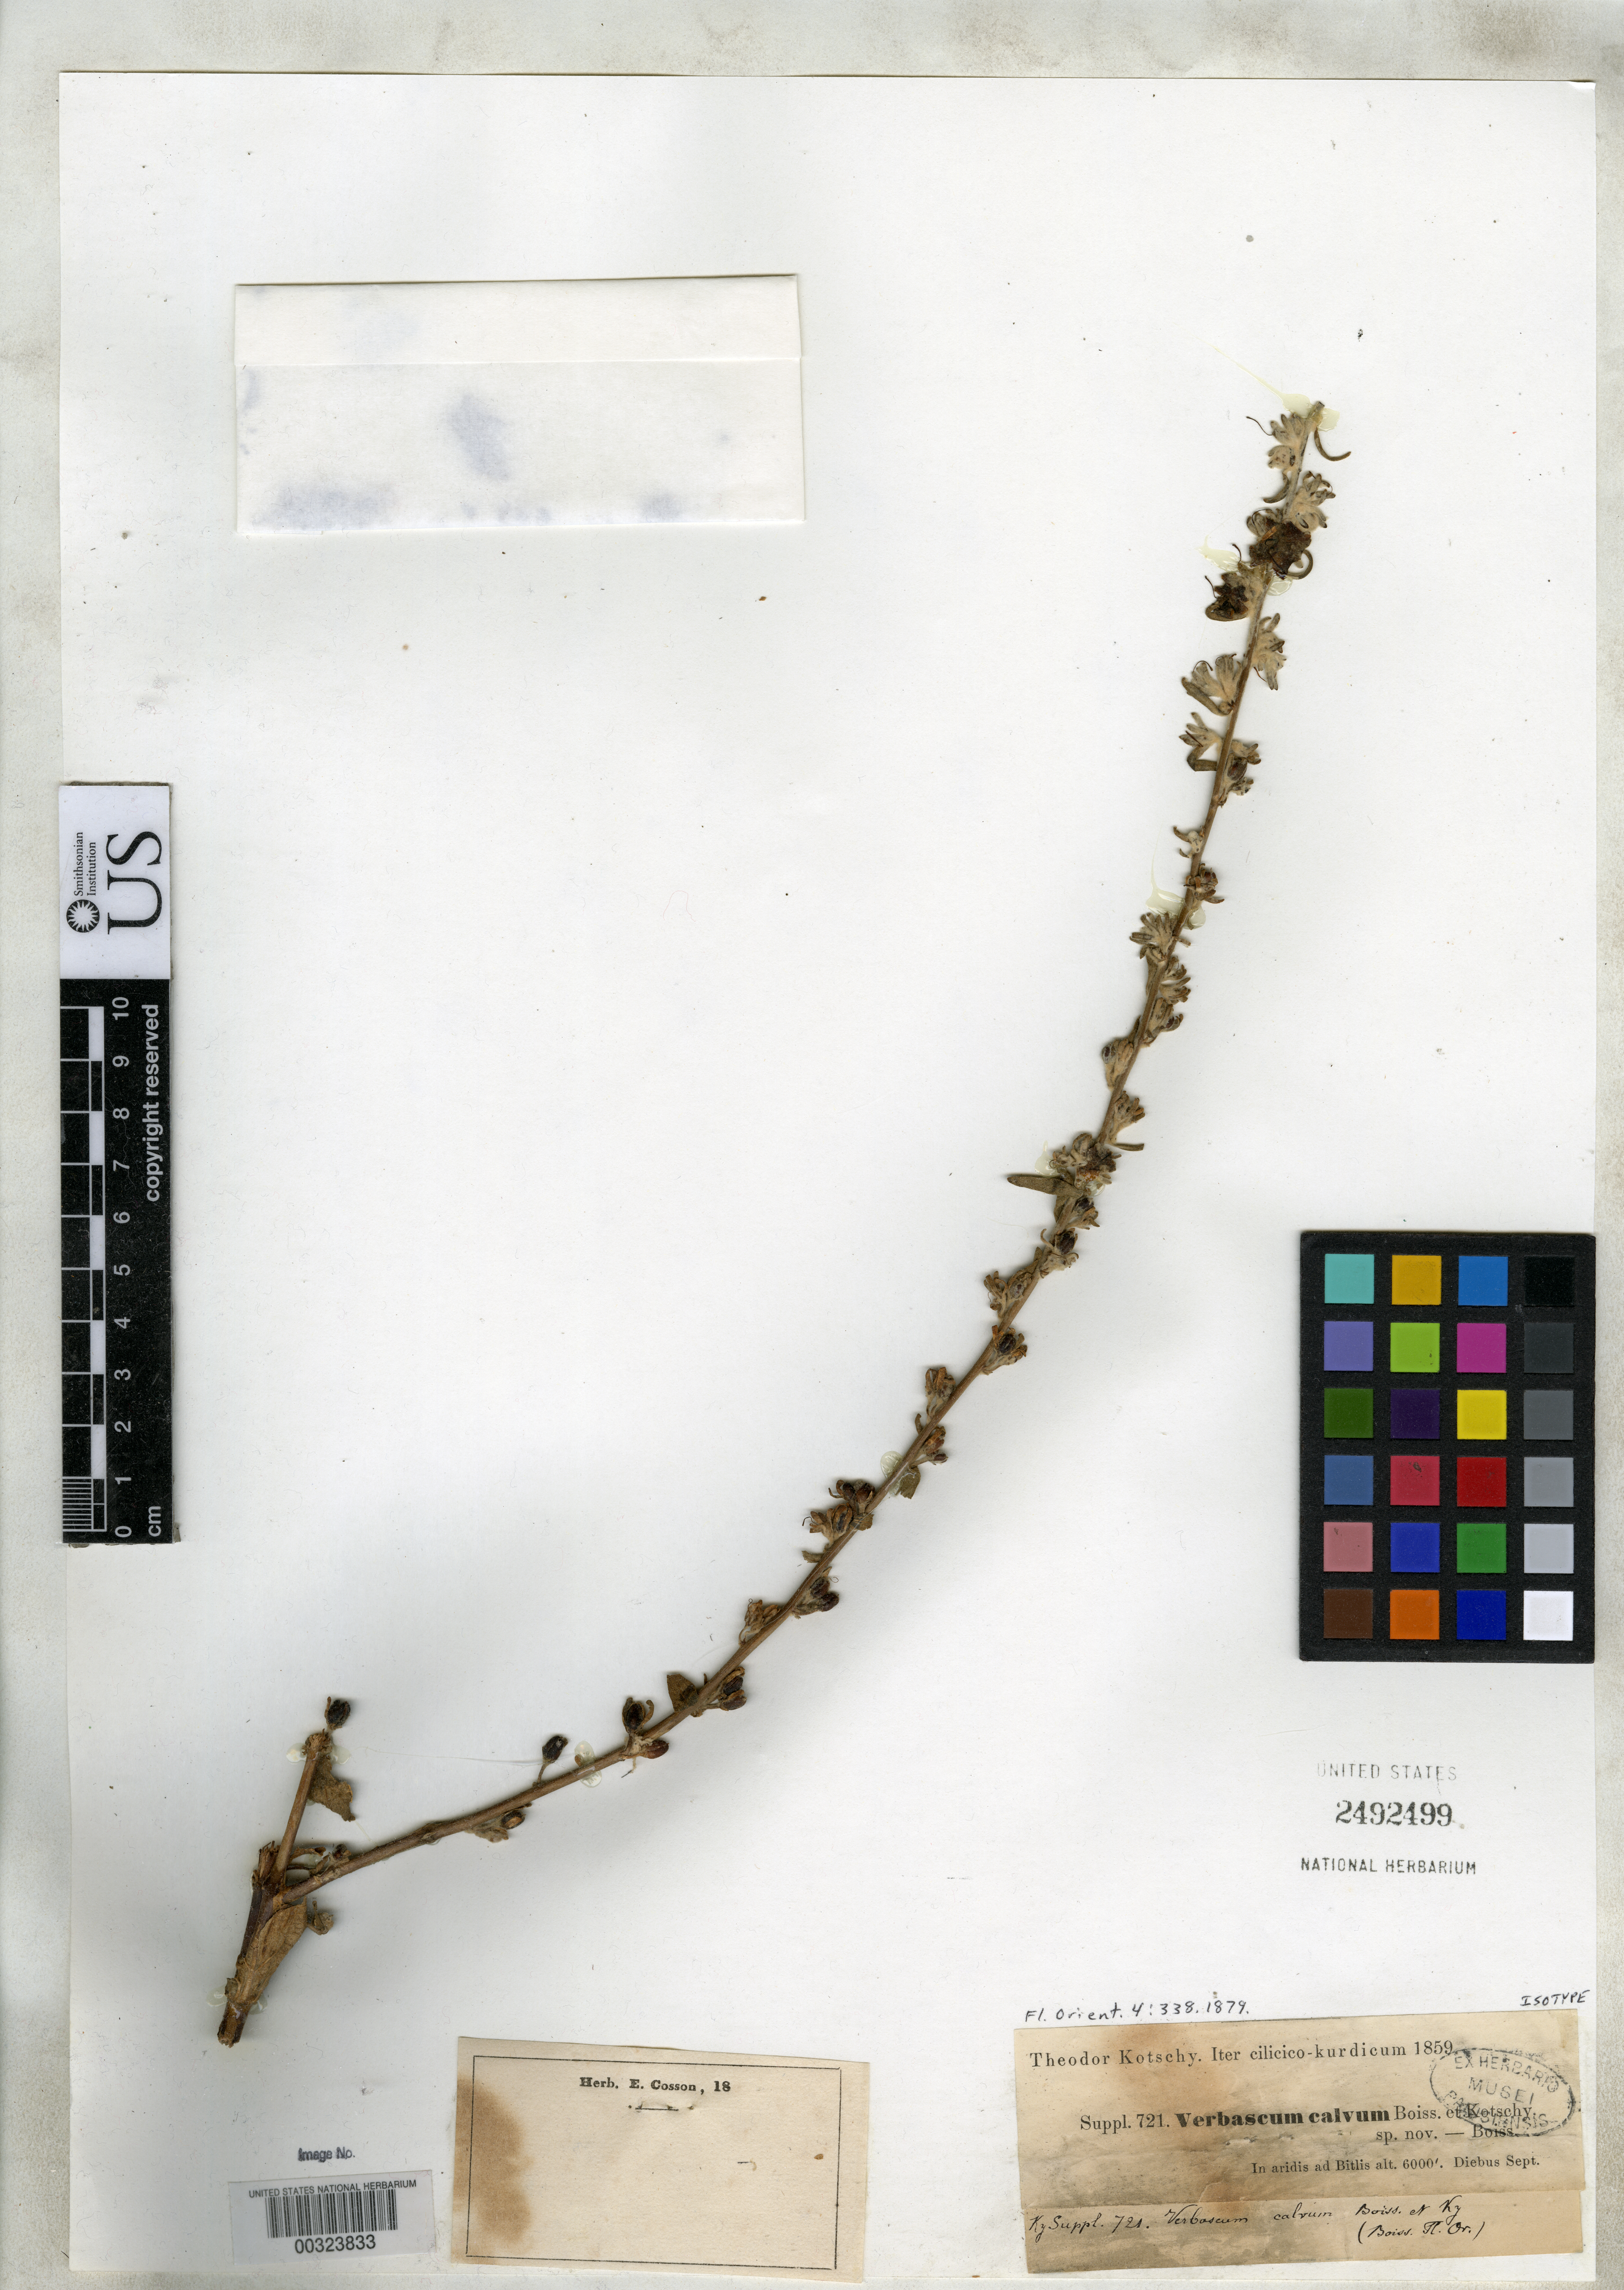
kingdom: Plantae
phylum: Tracheophyta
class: Magnoliopsida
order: Lamiales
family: Scrophulariaceae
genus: Verbascum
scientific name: Verbascum calvum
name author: Boiss. & Kotschy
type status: Isotype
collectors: K. G. Kotschy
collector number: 721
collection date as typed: Sep 1859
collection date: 1859-09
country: Turkey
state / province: Bitlis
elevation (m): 1829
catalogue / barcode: US 2492499